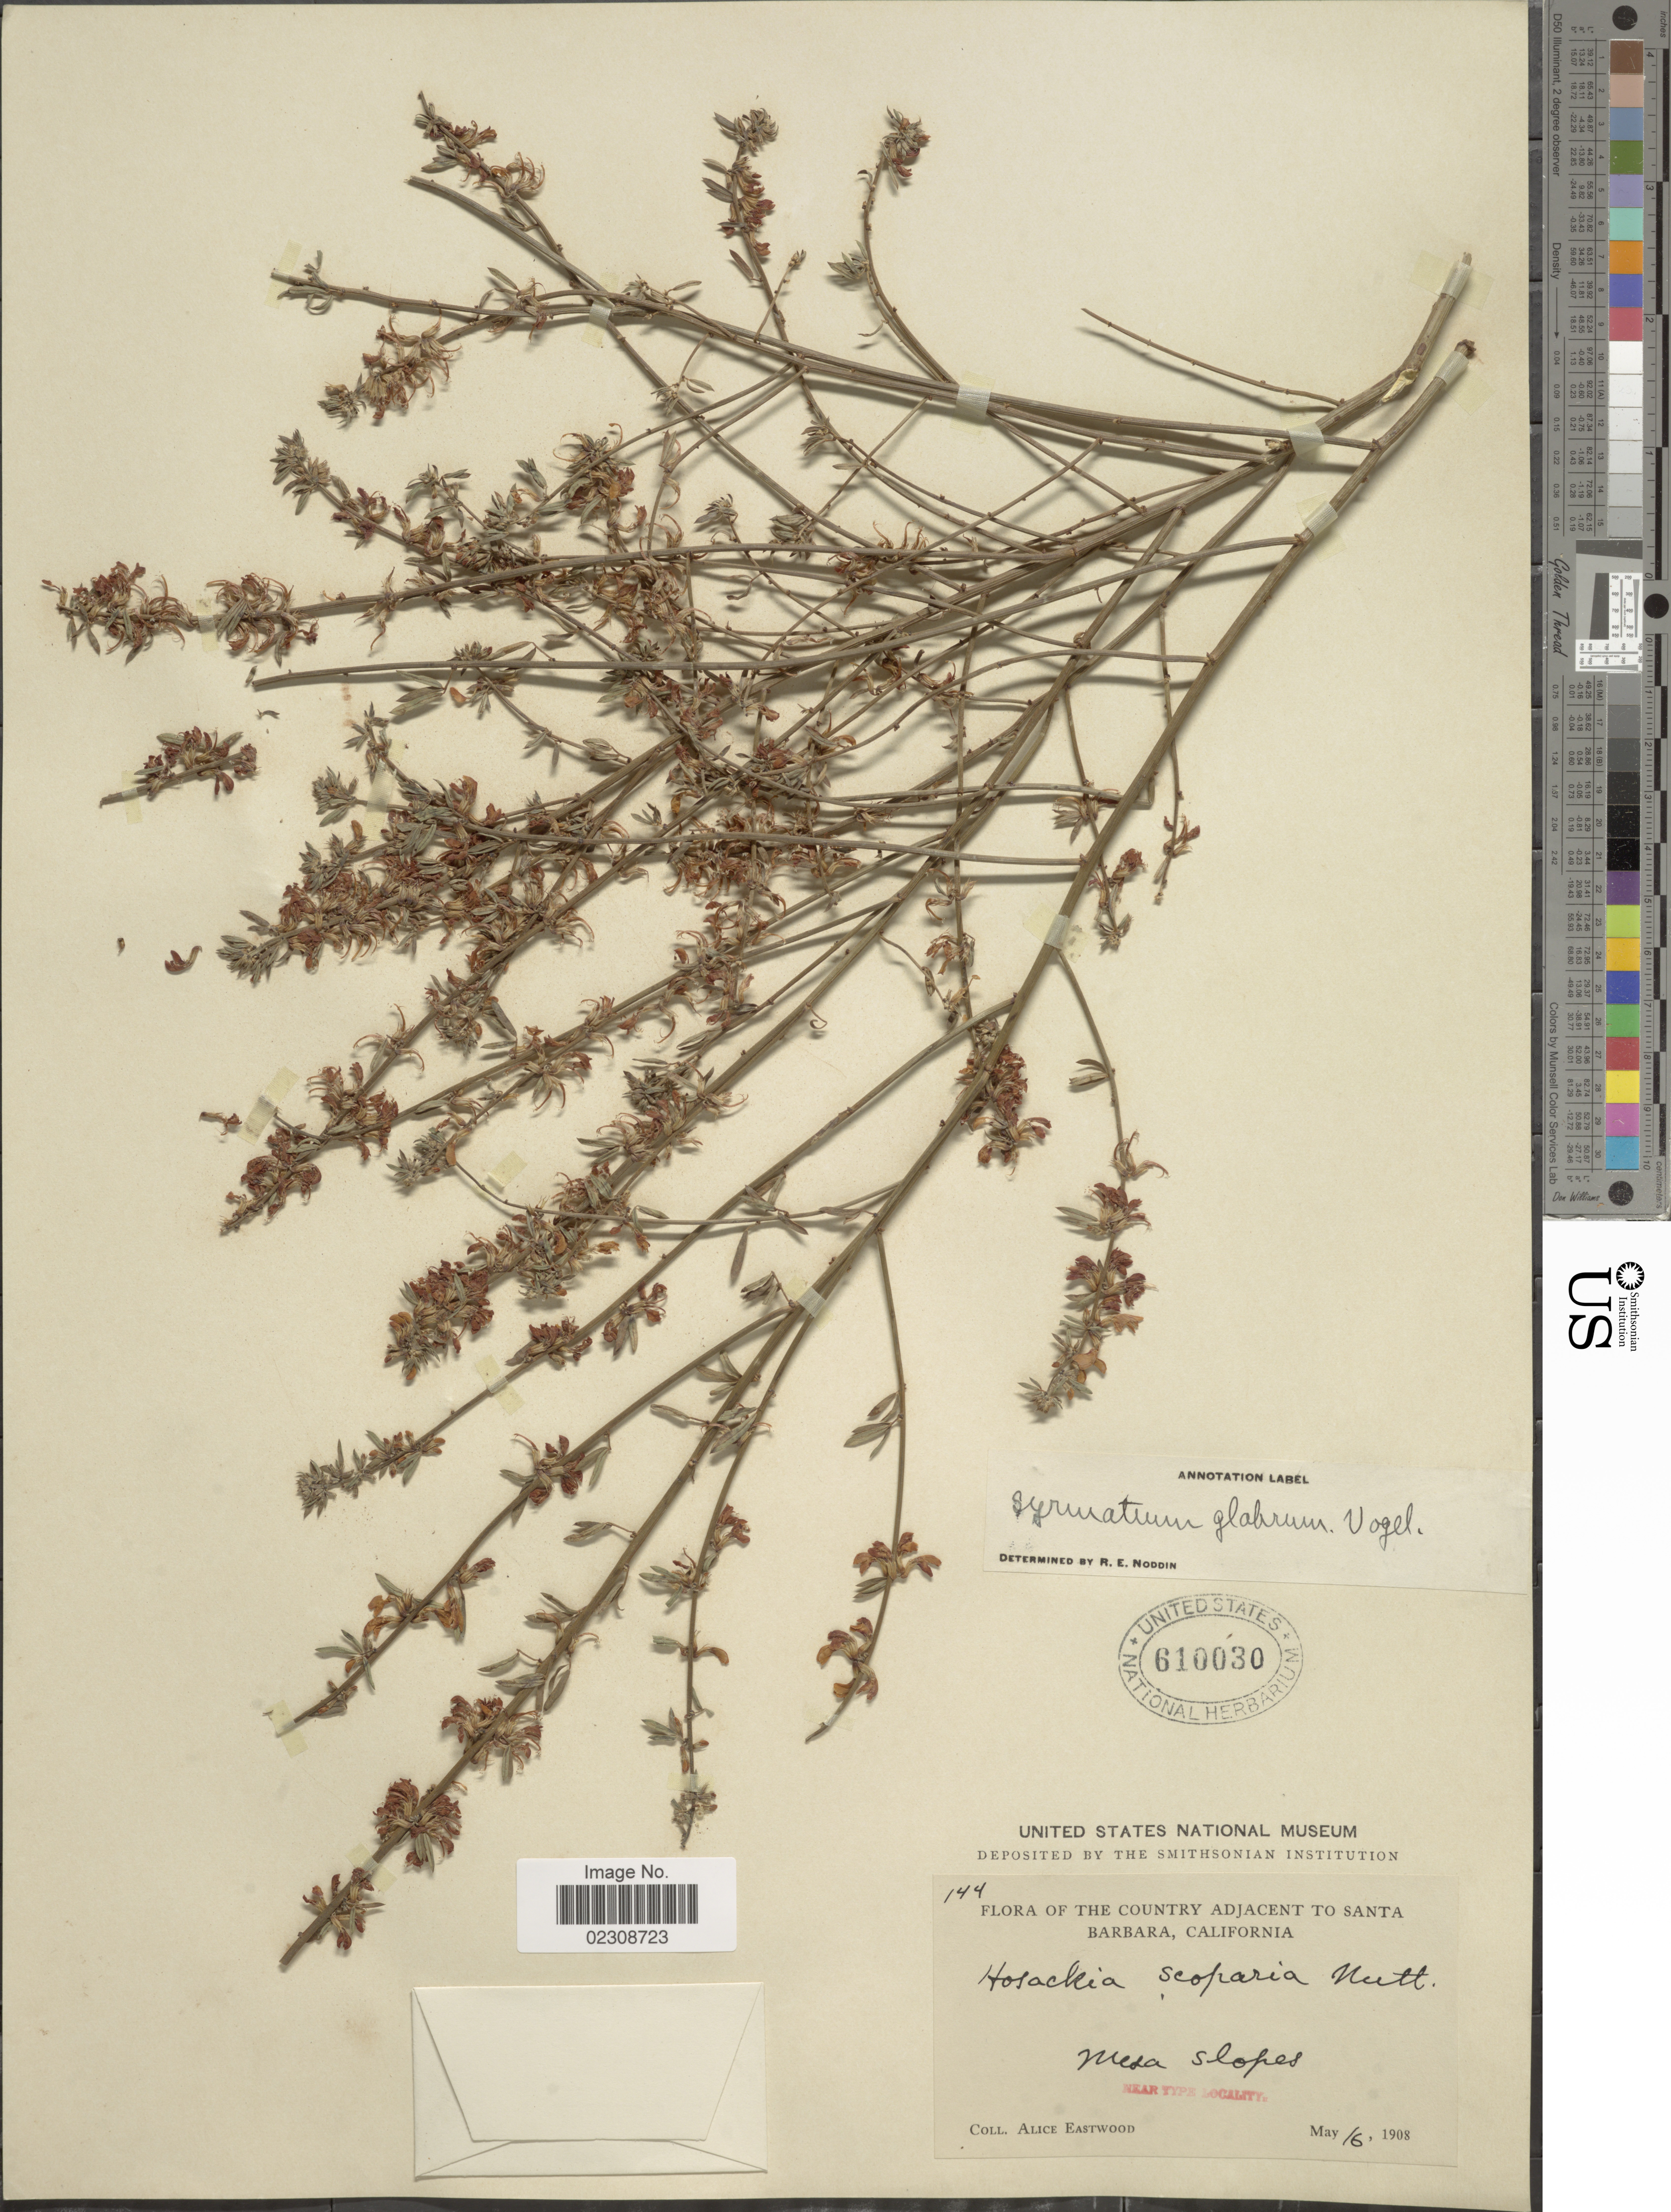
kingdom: Plantae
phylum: Tracheophyta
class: Magnoliopsida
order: Fabales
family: Fabaceae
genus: Syrmatium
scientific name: Syrmatium glabrum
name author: Vogel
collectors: A. Eastwood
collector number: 144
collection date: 1908-05-16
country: United States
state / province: California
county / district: Santa Barbara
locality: The country adjacent to Santa Barbara. Mesa slopes.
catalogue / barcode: US 610030